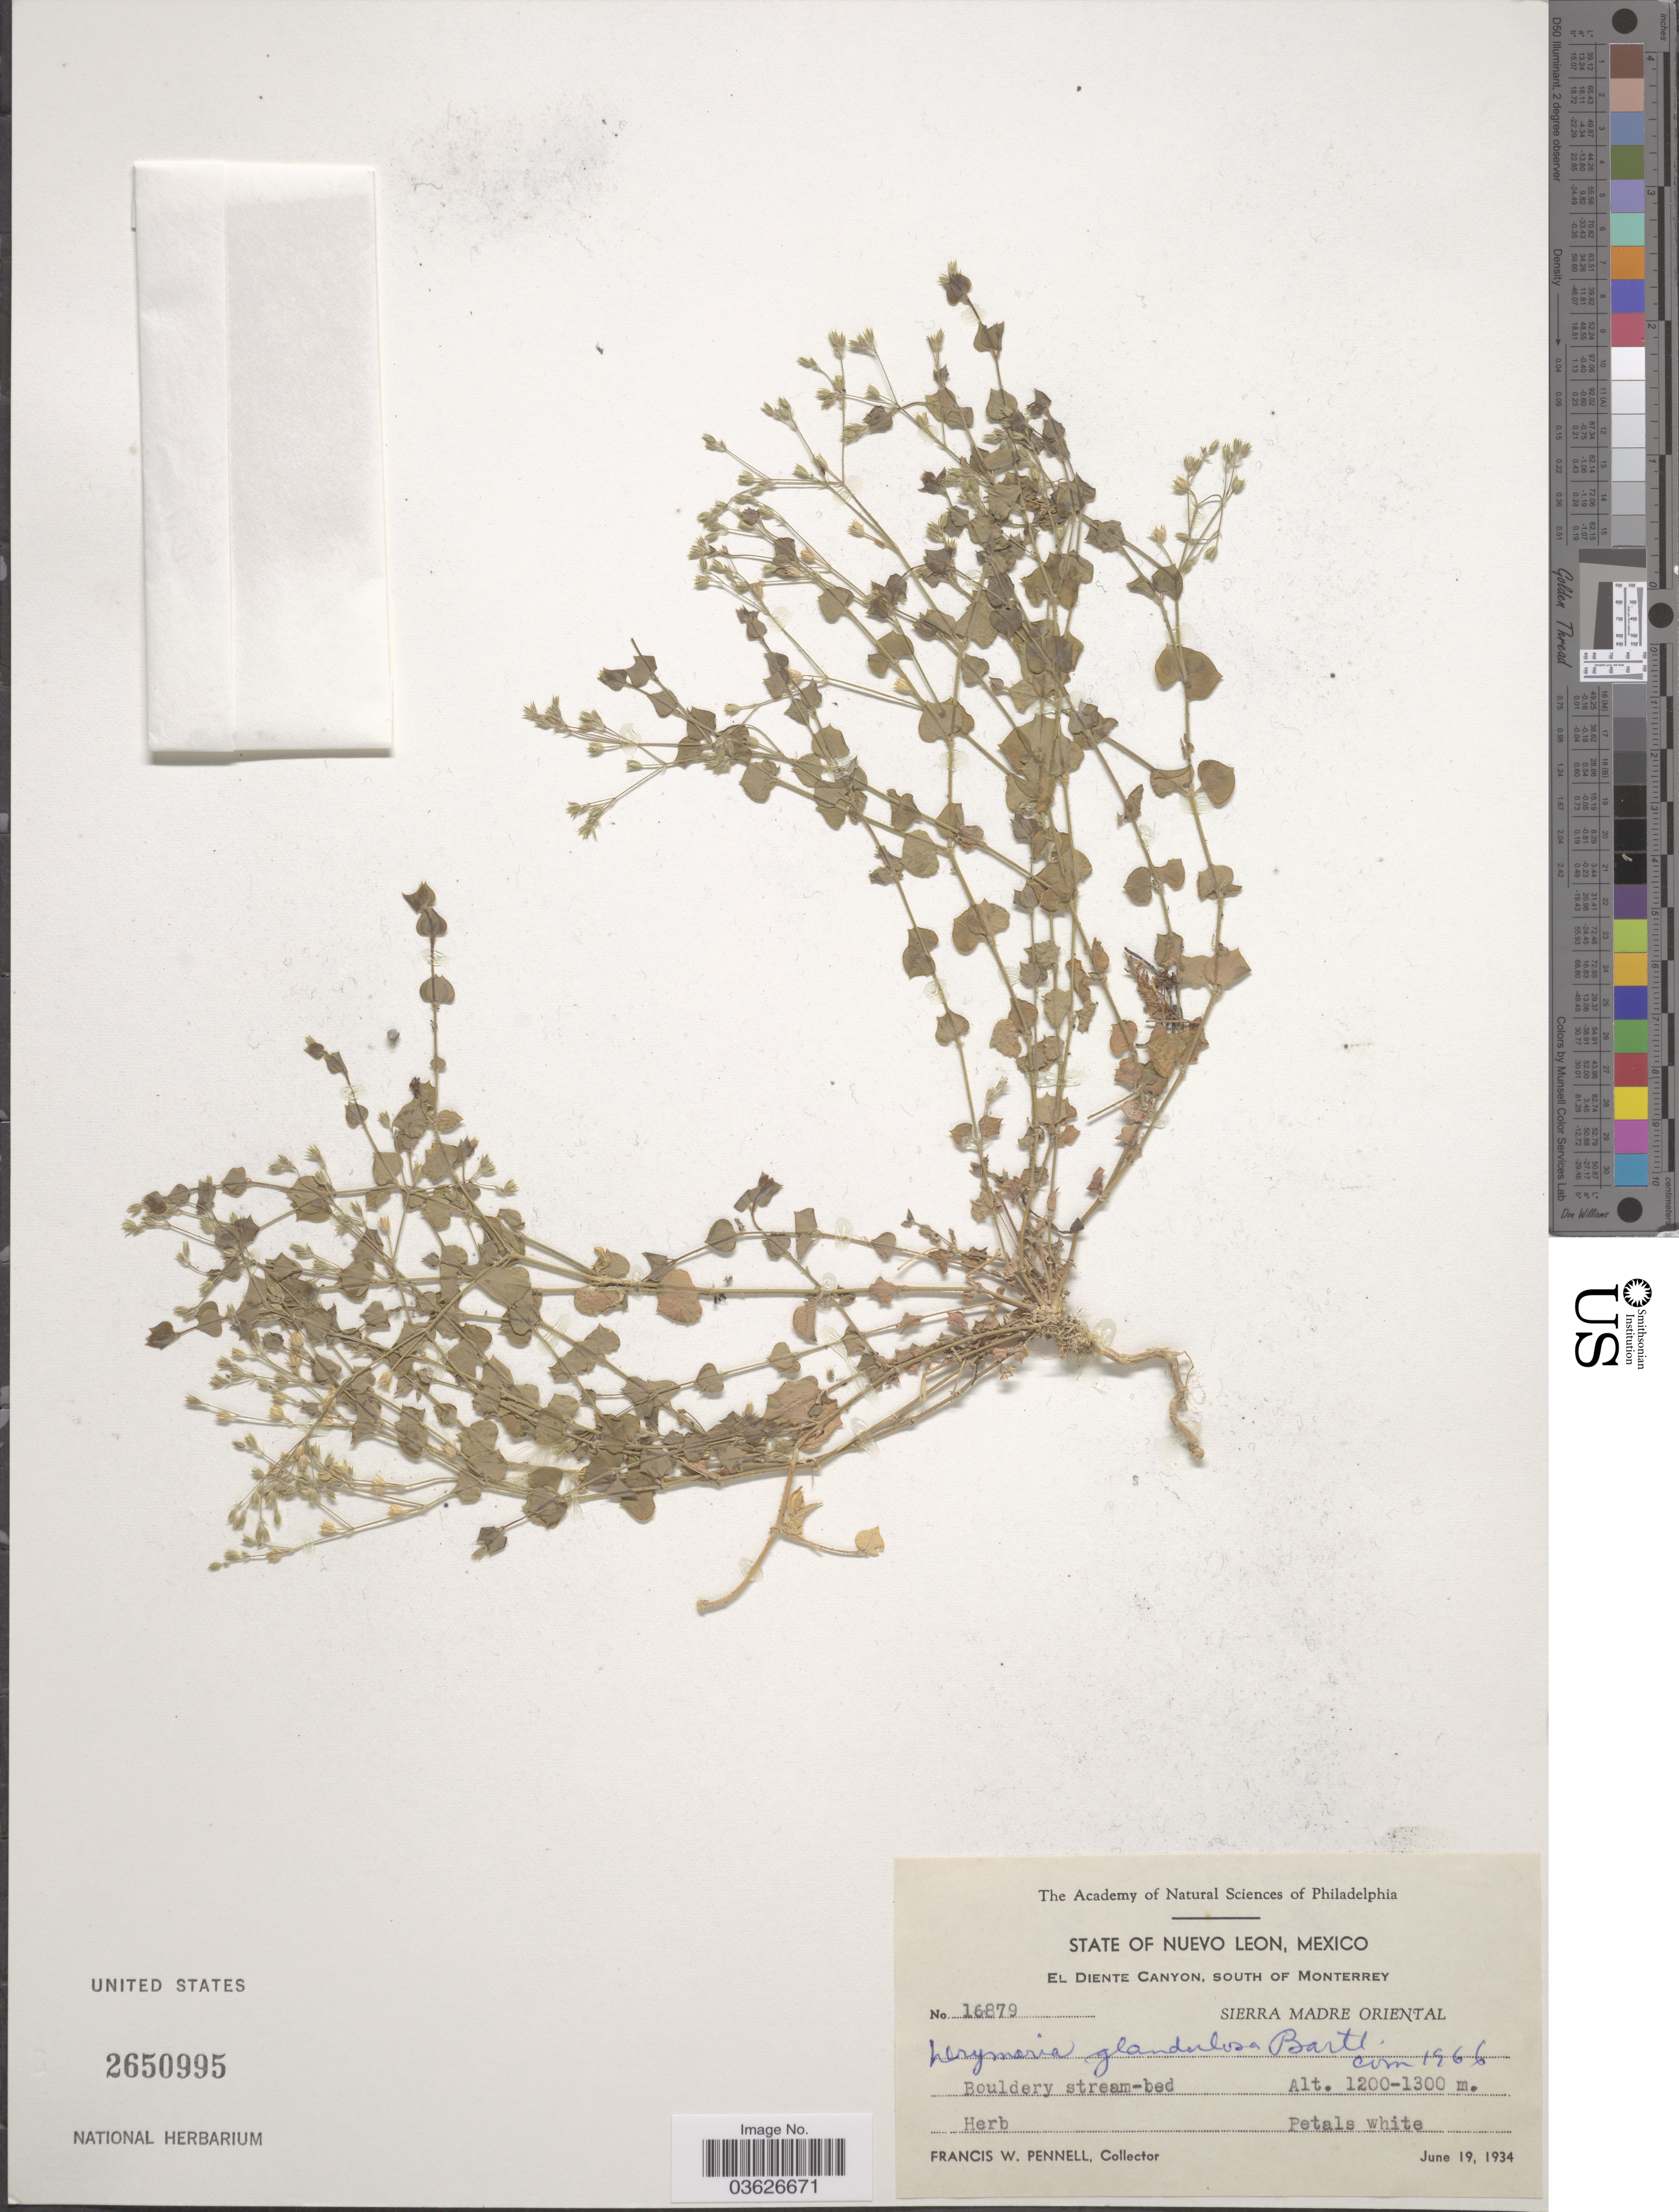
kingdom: Plantae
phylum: Tracheophyta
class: Magnoliopsida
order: Caryophyllales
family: Caryophyllaceae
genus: Drymaria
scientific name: Drymaria glandulosa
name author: Bartl.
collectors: F. W. Pennell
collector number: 16879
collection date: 1934-06-19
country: Mexico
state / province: Nuevo León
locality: El Diente Canyon, South of Monterey. Sierra Madre Oriental.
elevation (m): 1200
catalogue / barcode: US 2650995